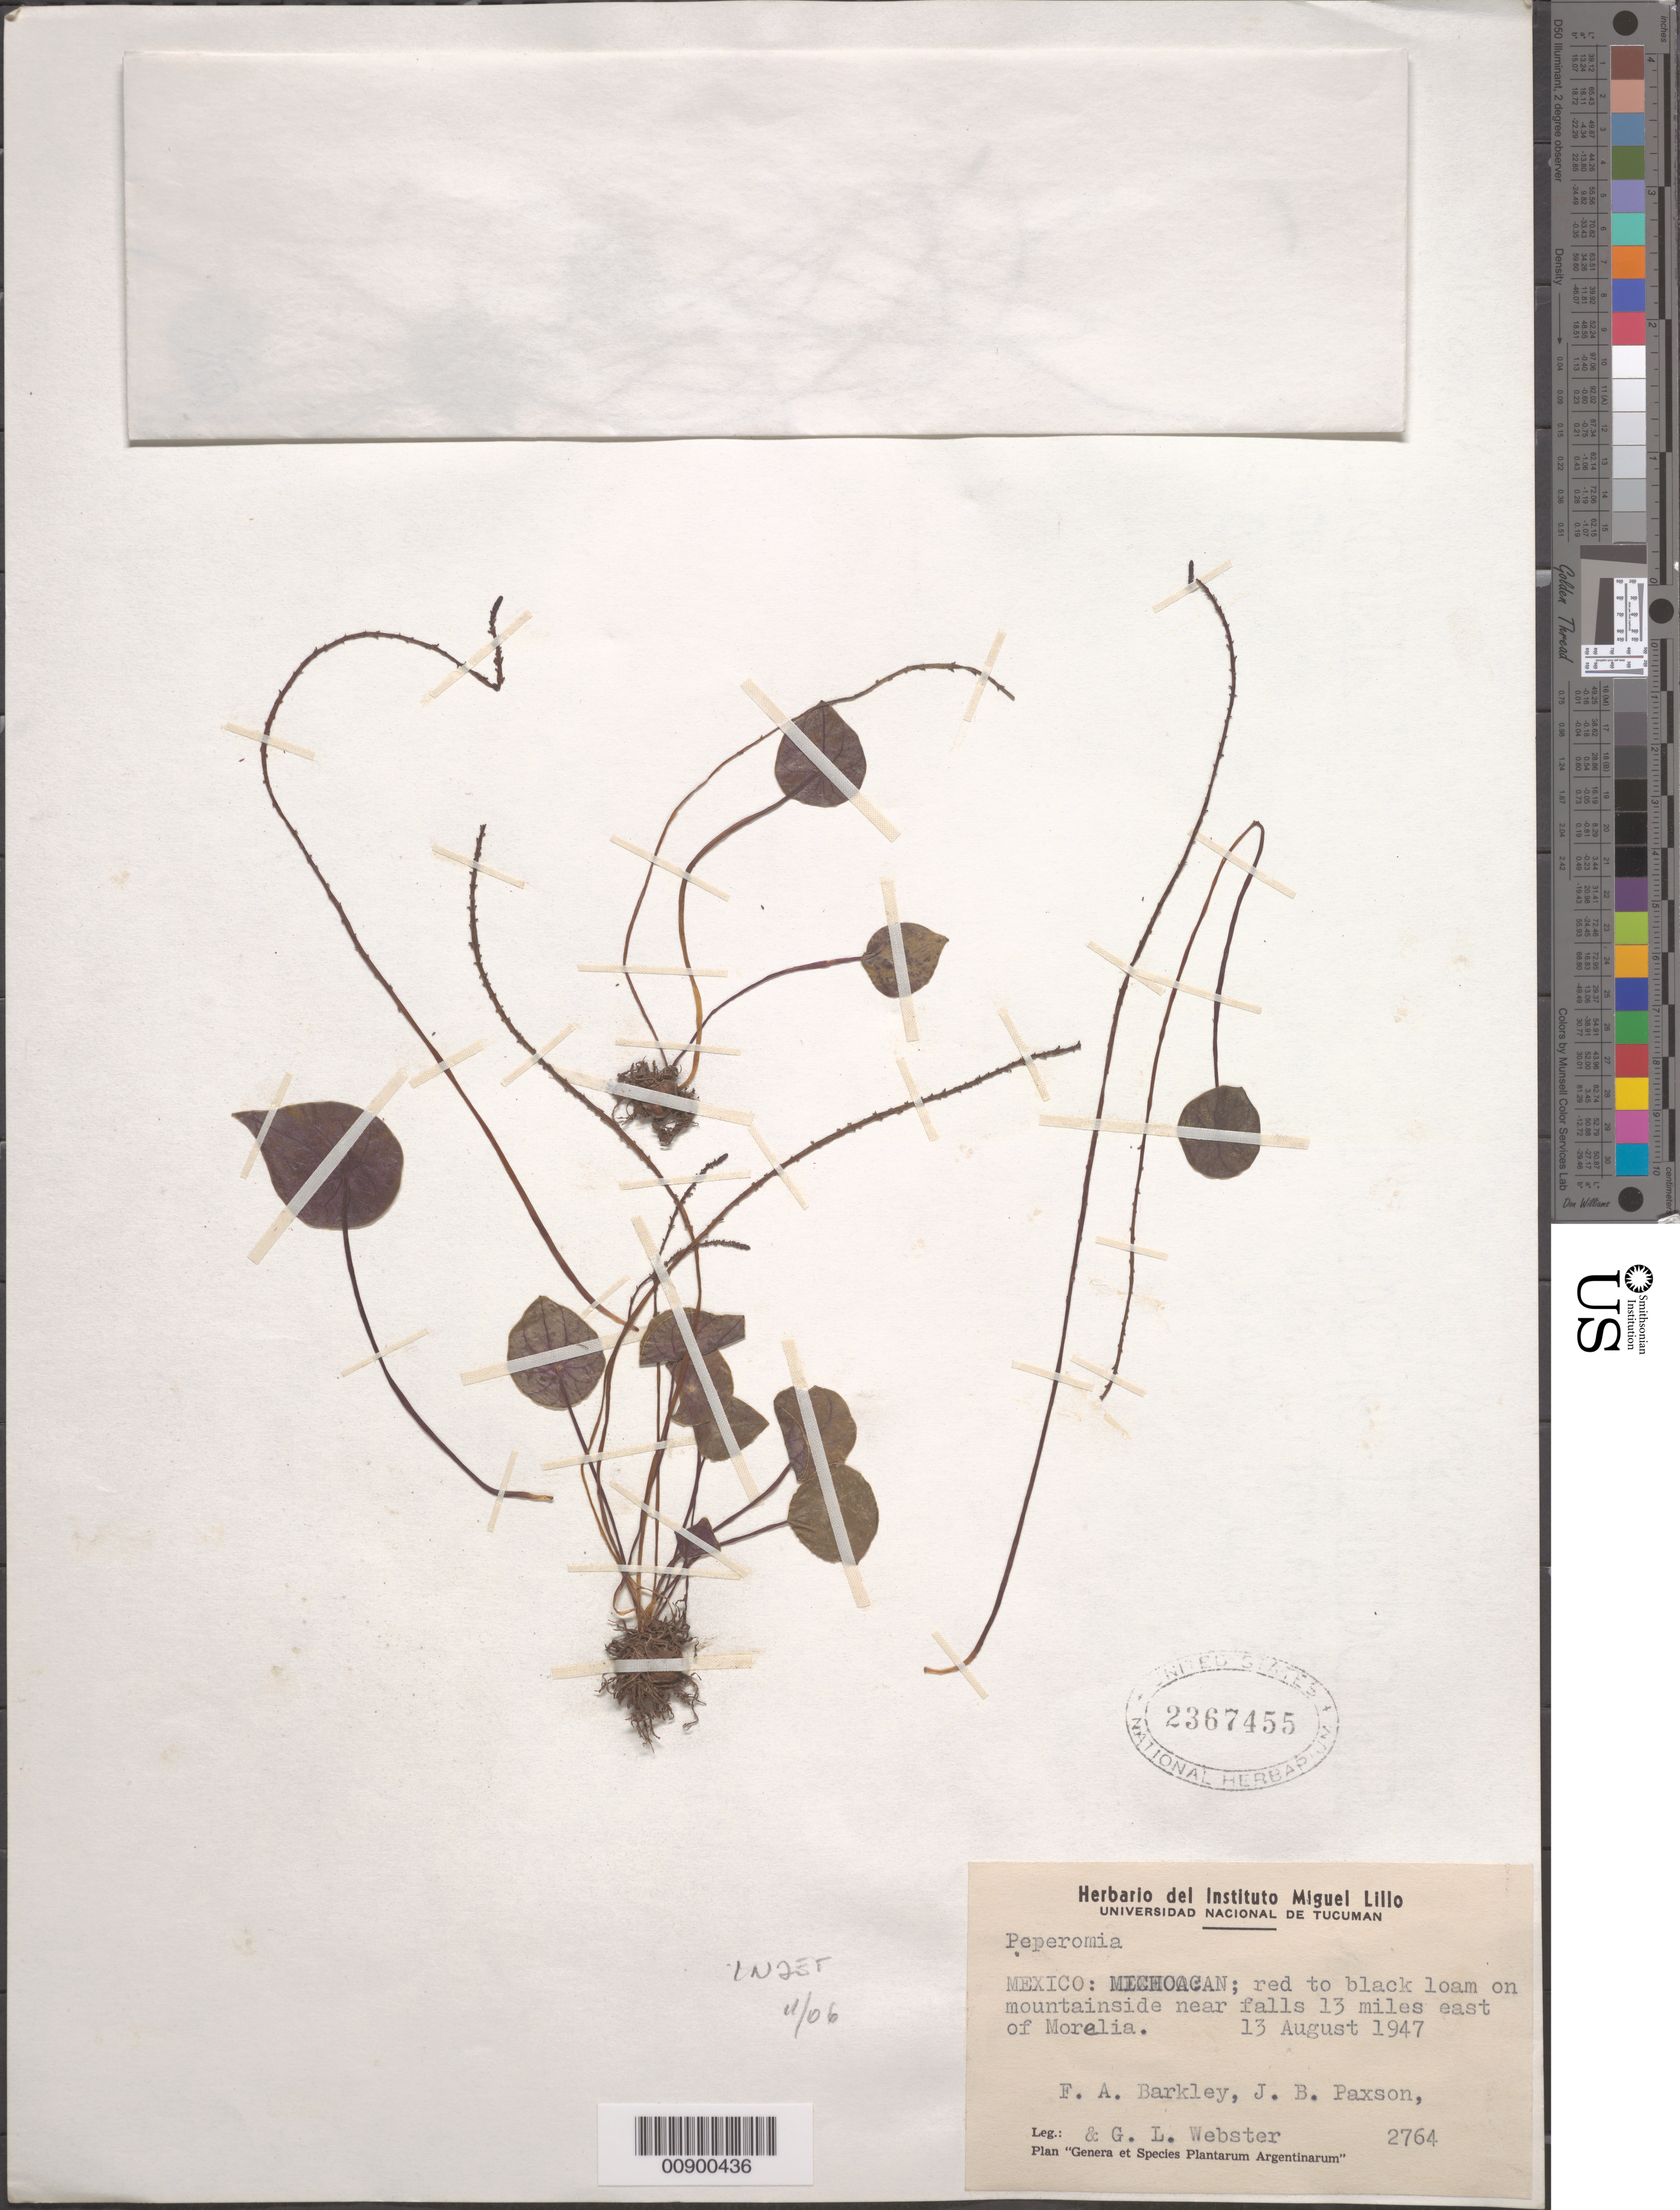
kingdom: Plantae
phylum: Tracheophyta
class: Magnoliopsida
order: Piperales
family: Piperaceae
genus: Peperomia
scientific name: Peperomia bracteata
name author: A.W. Hill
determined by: Jiménez, José Estaban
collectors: F. A. Barkley, J. B. Paxson & G. L. Webster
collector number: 2764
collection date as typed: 13 Aug 1947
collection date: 1947-08-13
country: Mexico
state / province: Michoacán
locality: Michoacán: Mountainside near falls 13 miles east of Morelia.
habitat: Red to black loam on mountainside.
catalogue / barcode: US 2367455